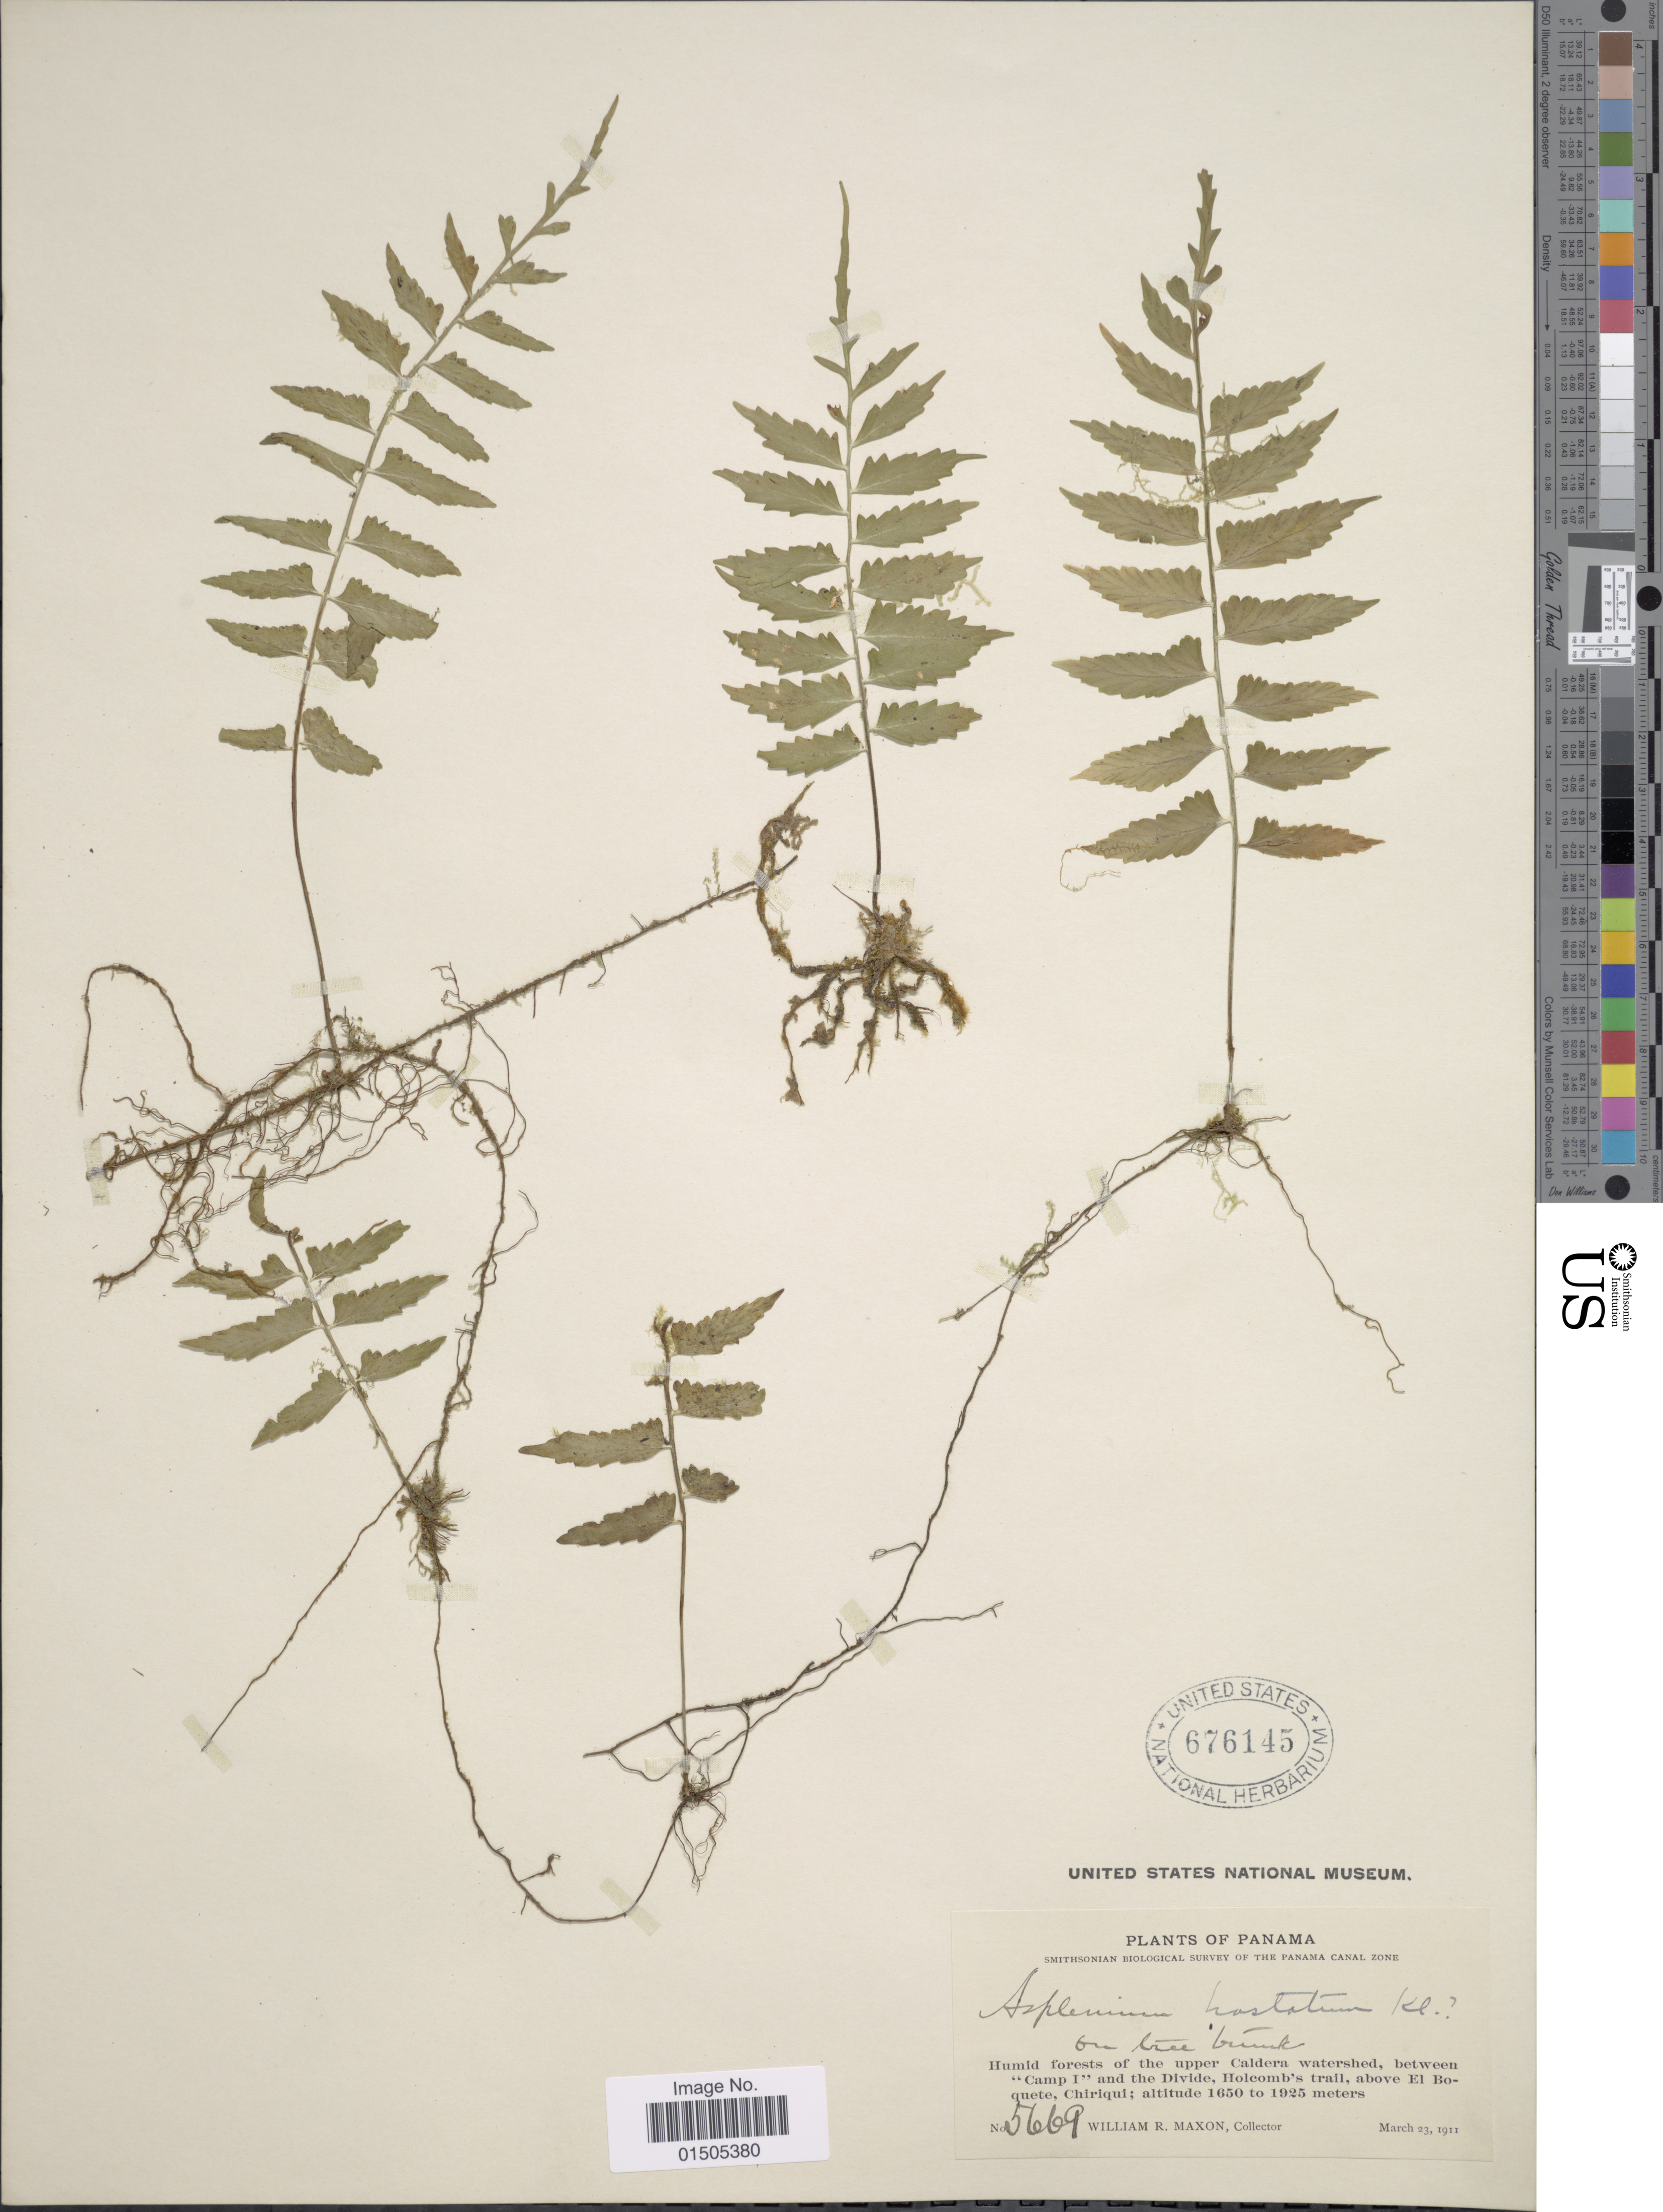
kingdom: Plantae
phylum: Tracheophyta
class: Polypodiopsida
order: Polypodiales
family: Aspleniaceae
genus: Asplenium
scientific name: Asplenium auriculatum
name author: Sw.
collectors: W. R. Maxon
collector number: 5669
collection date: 1911-03-23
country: Panama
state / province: Chiriqui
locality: Panama. Humid forests of the upper Caldera watershed, between "Camp I" and the Divide, Holcomb's trail, above El Boquete.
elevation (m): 1650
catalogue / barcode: US 676145